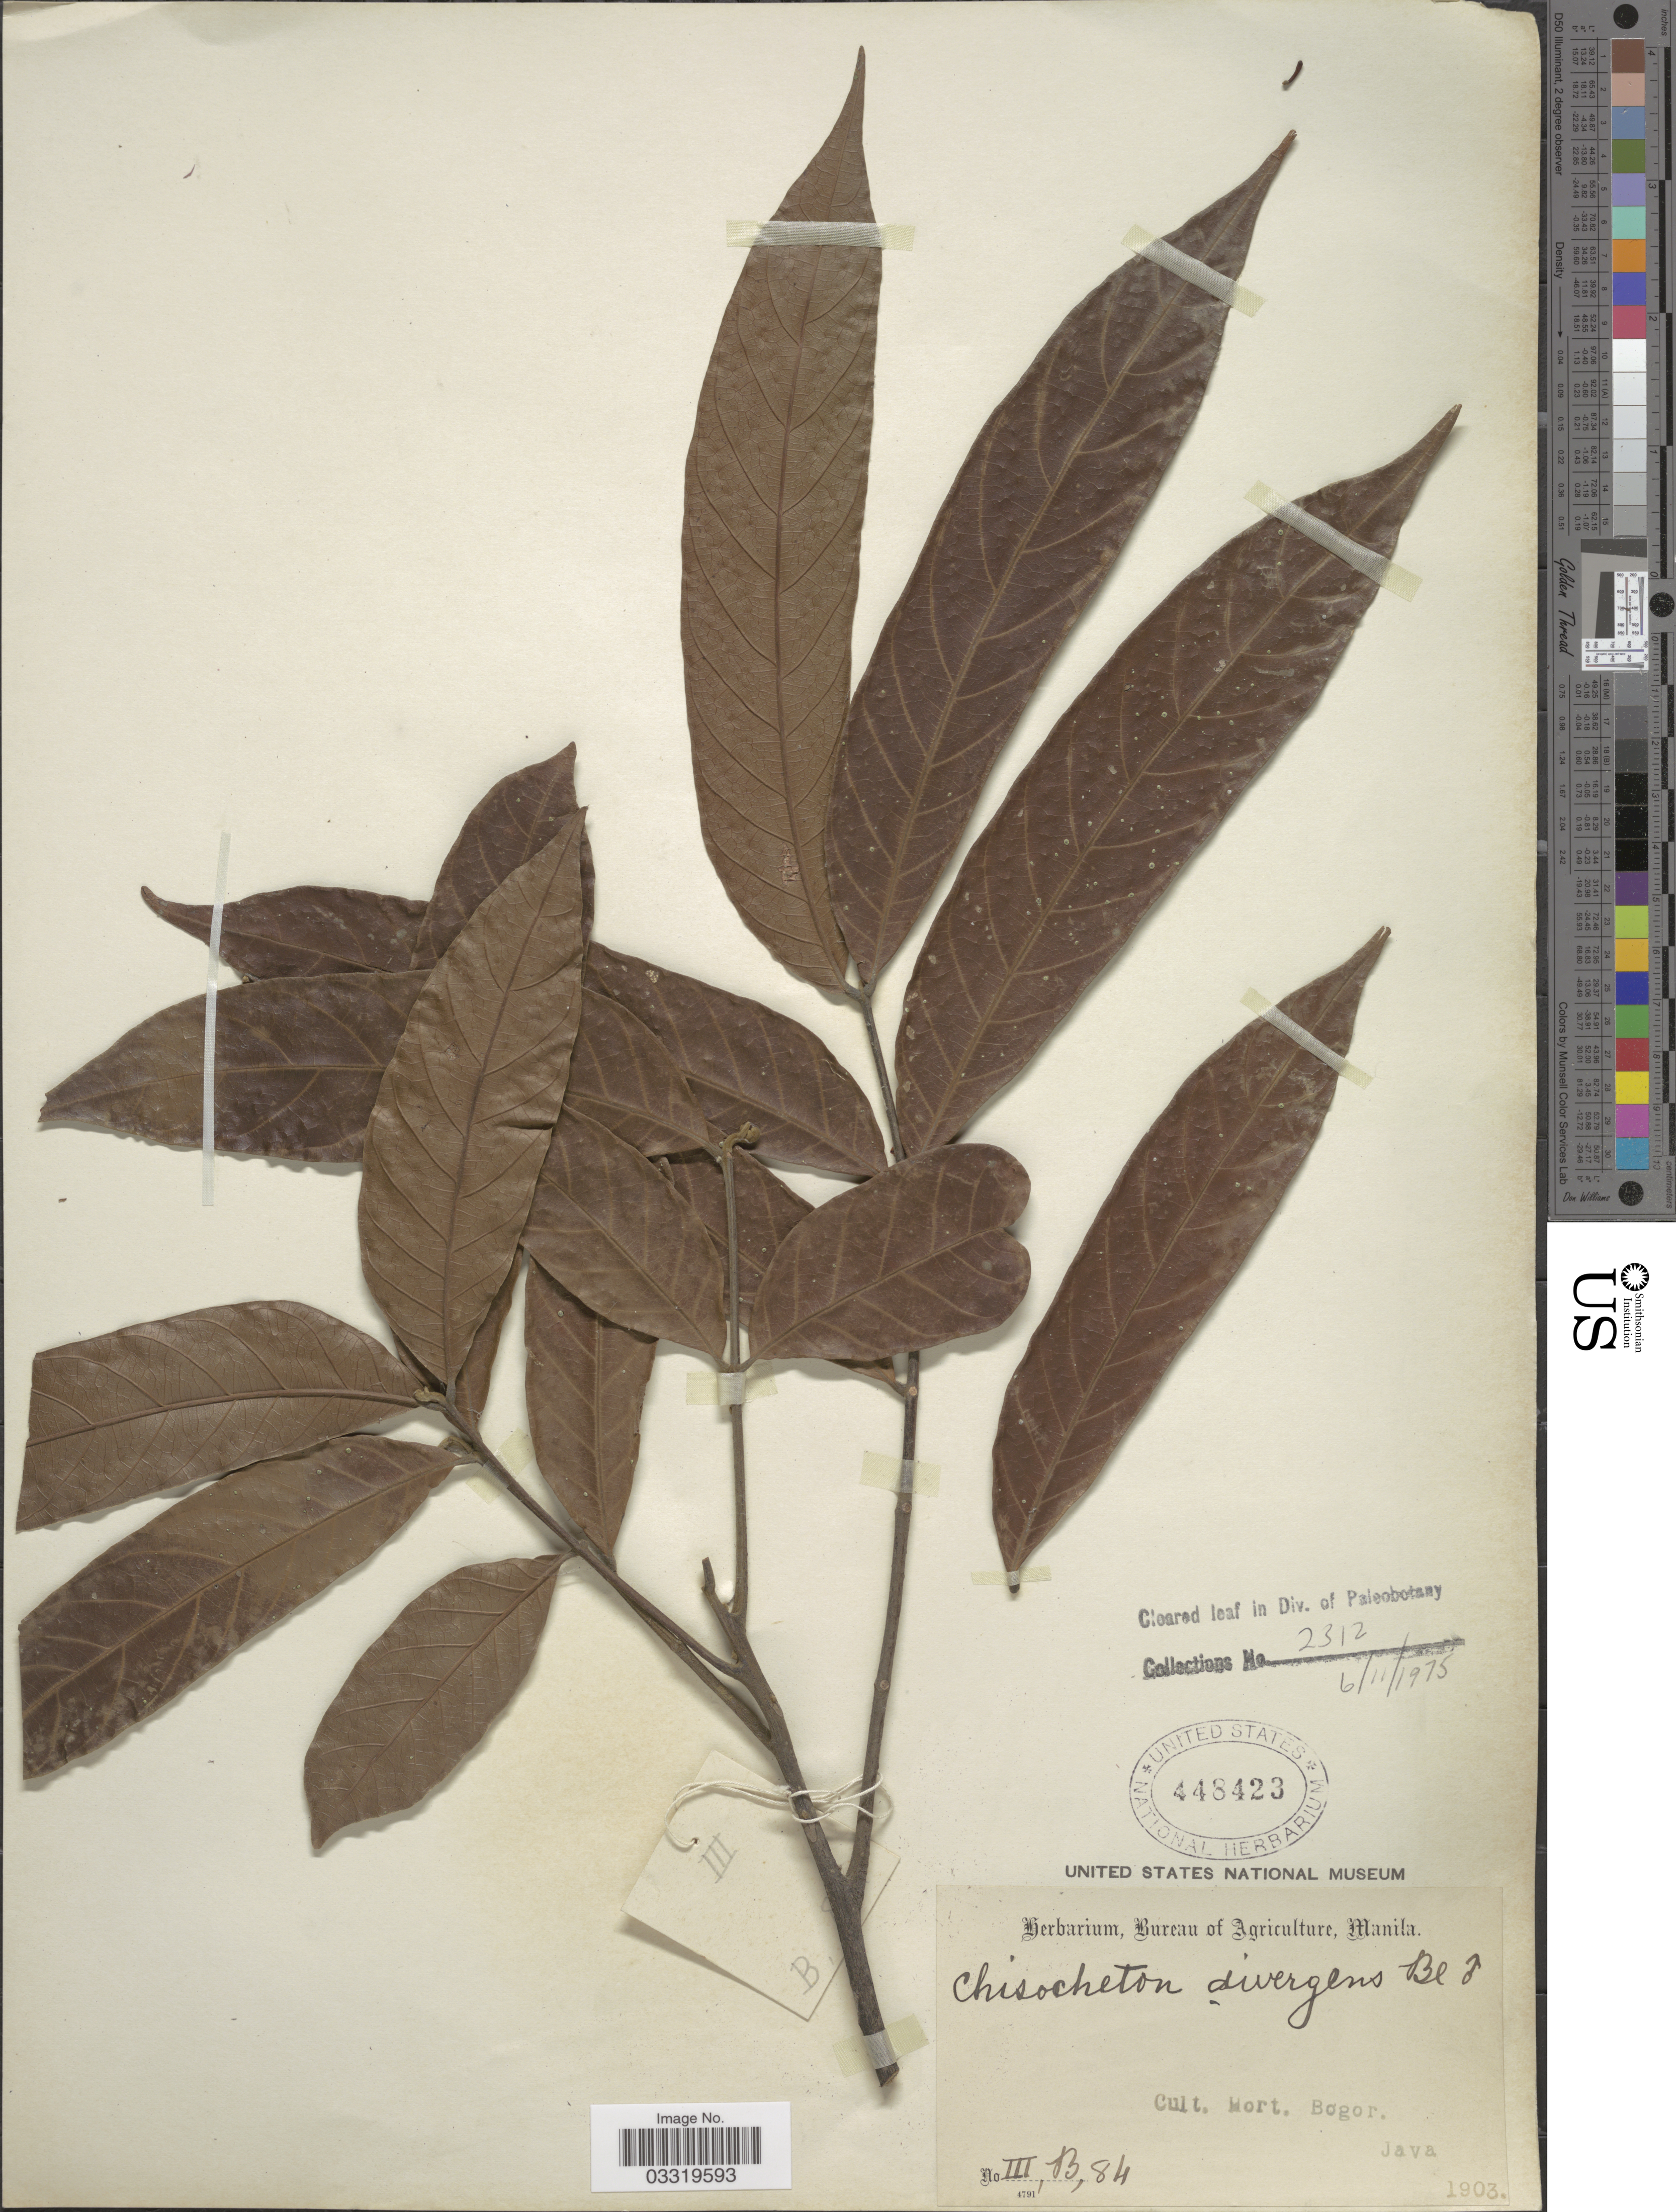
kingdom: Plantae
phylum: Tracheophyta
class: Magnoliopsida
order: Sapindales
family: Meliaceae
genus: Chisocheton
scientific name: Chisocheton patens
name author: Blume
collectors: ex Herb. Bur. Agric. Manila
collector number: III,B,84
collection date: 1903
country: Indonesia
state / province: Java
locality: Cult. Hort. Bogor.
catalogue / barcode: US 448423